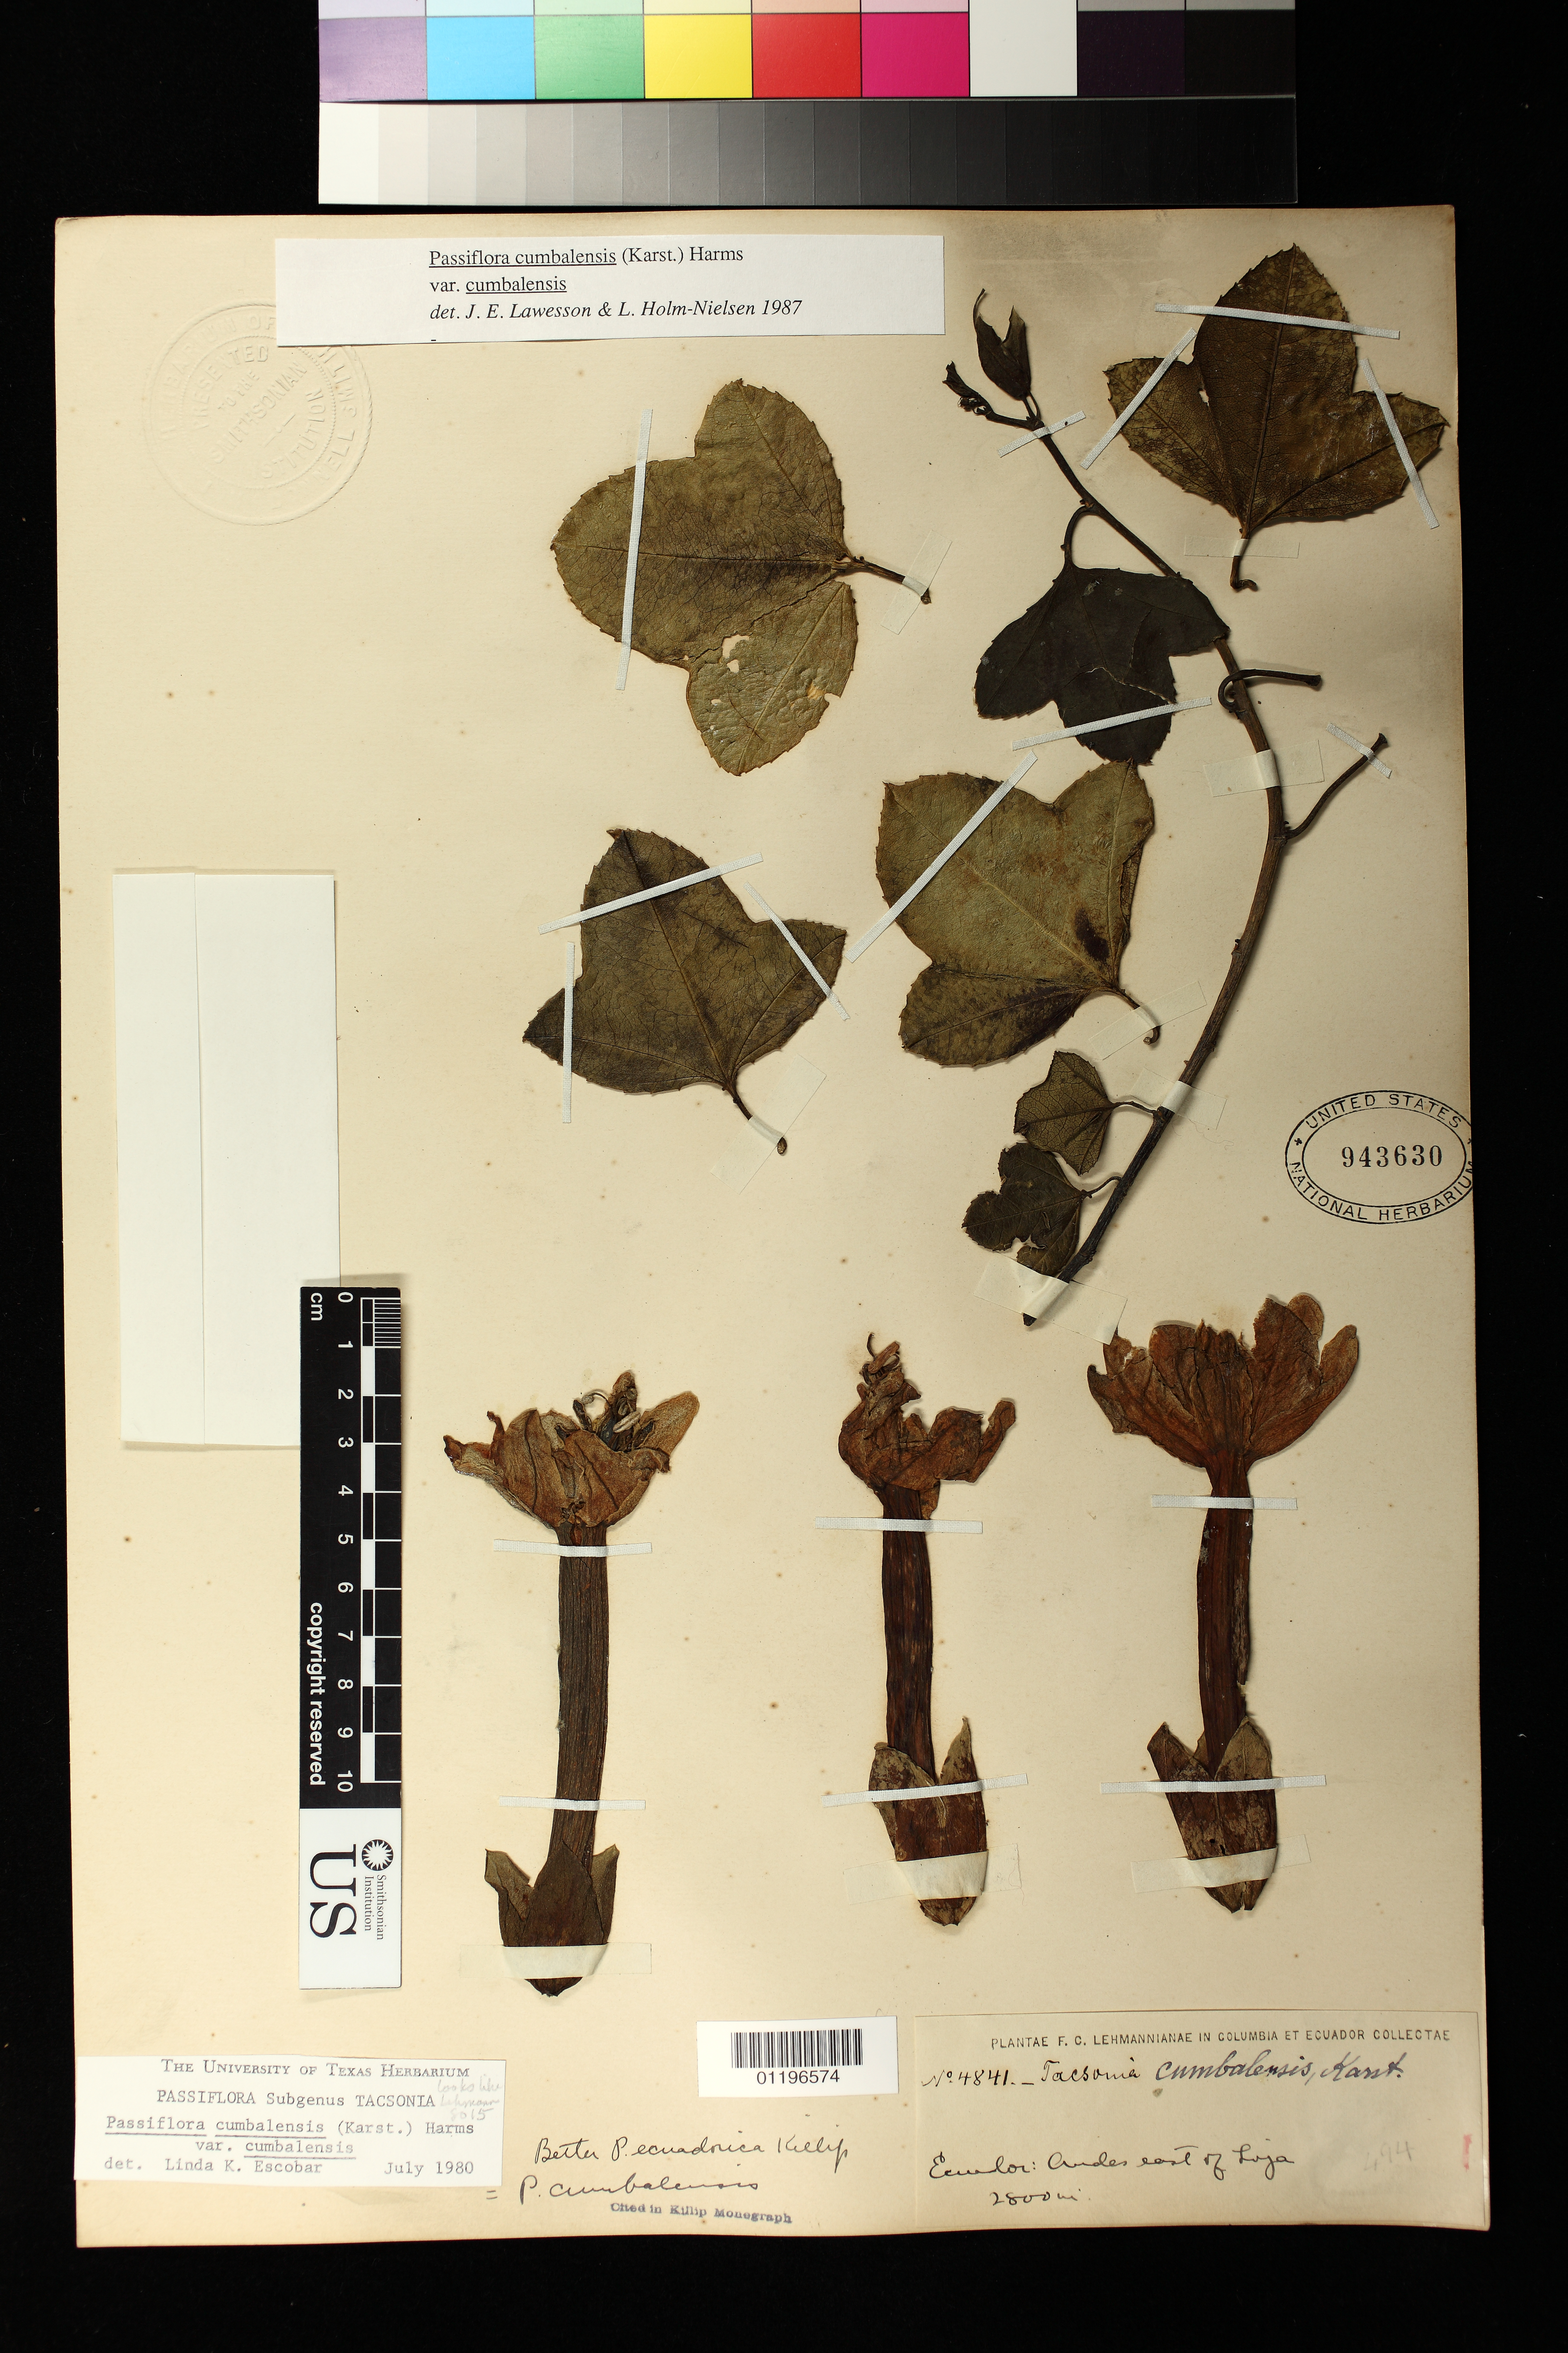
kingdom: Plantae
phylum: Tracheophyta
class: Magnoliopsida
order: Malpighiales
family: Passifloraceae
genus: Passiflora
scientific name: Passiflora cumbalensis var. cumbalensis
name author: (H. Karst.) Harms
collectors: F. C. Lehmann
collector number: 4841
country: Ecuador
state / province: Loja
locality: Ecuador: Andes east of Loja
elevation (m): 2800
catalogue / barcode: US 943630